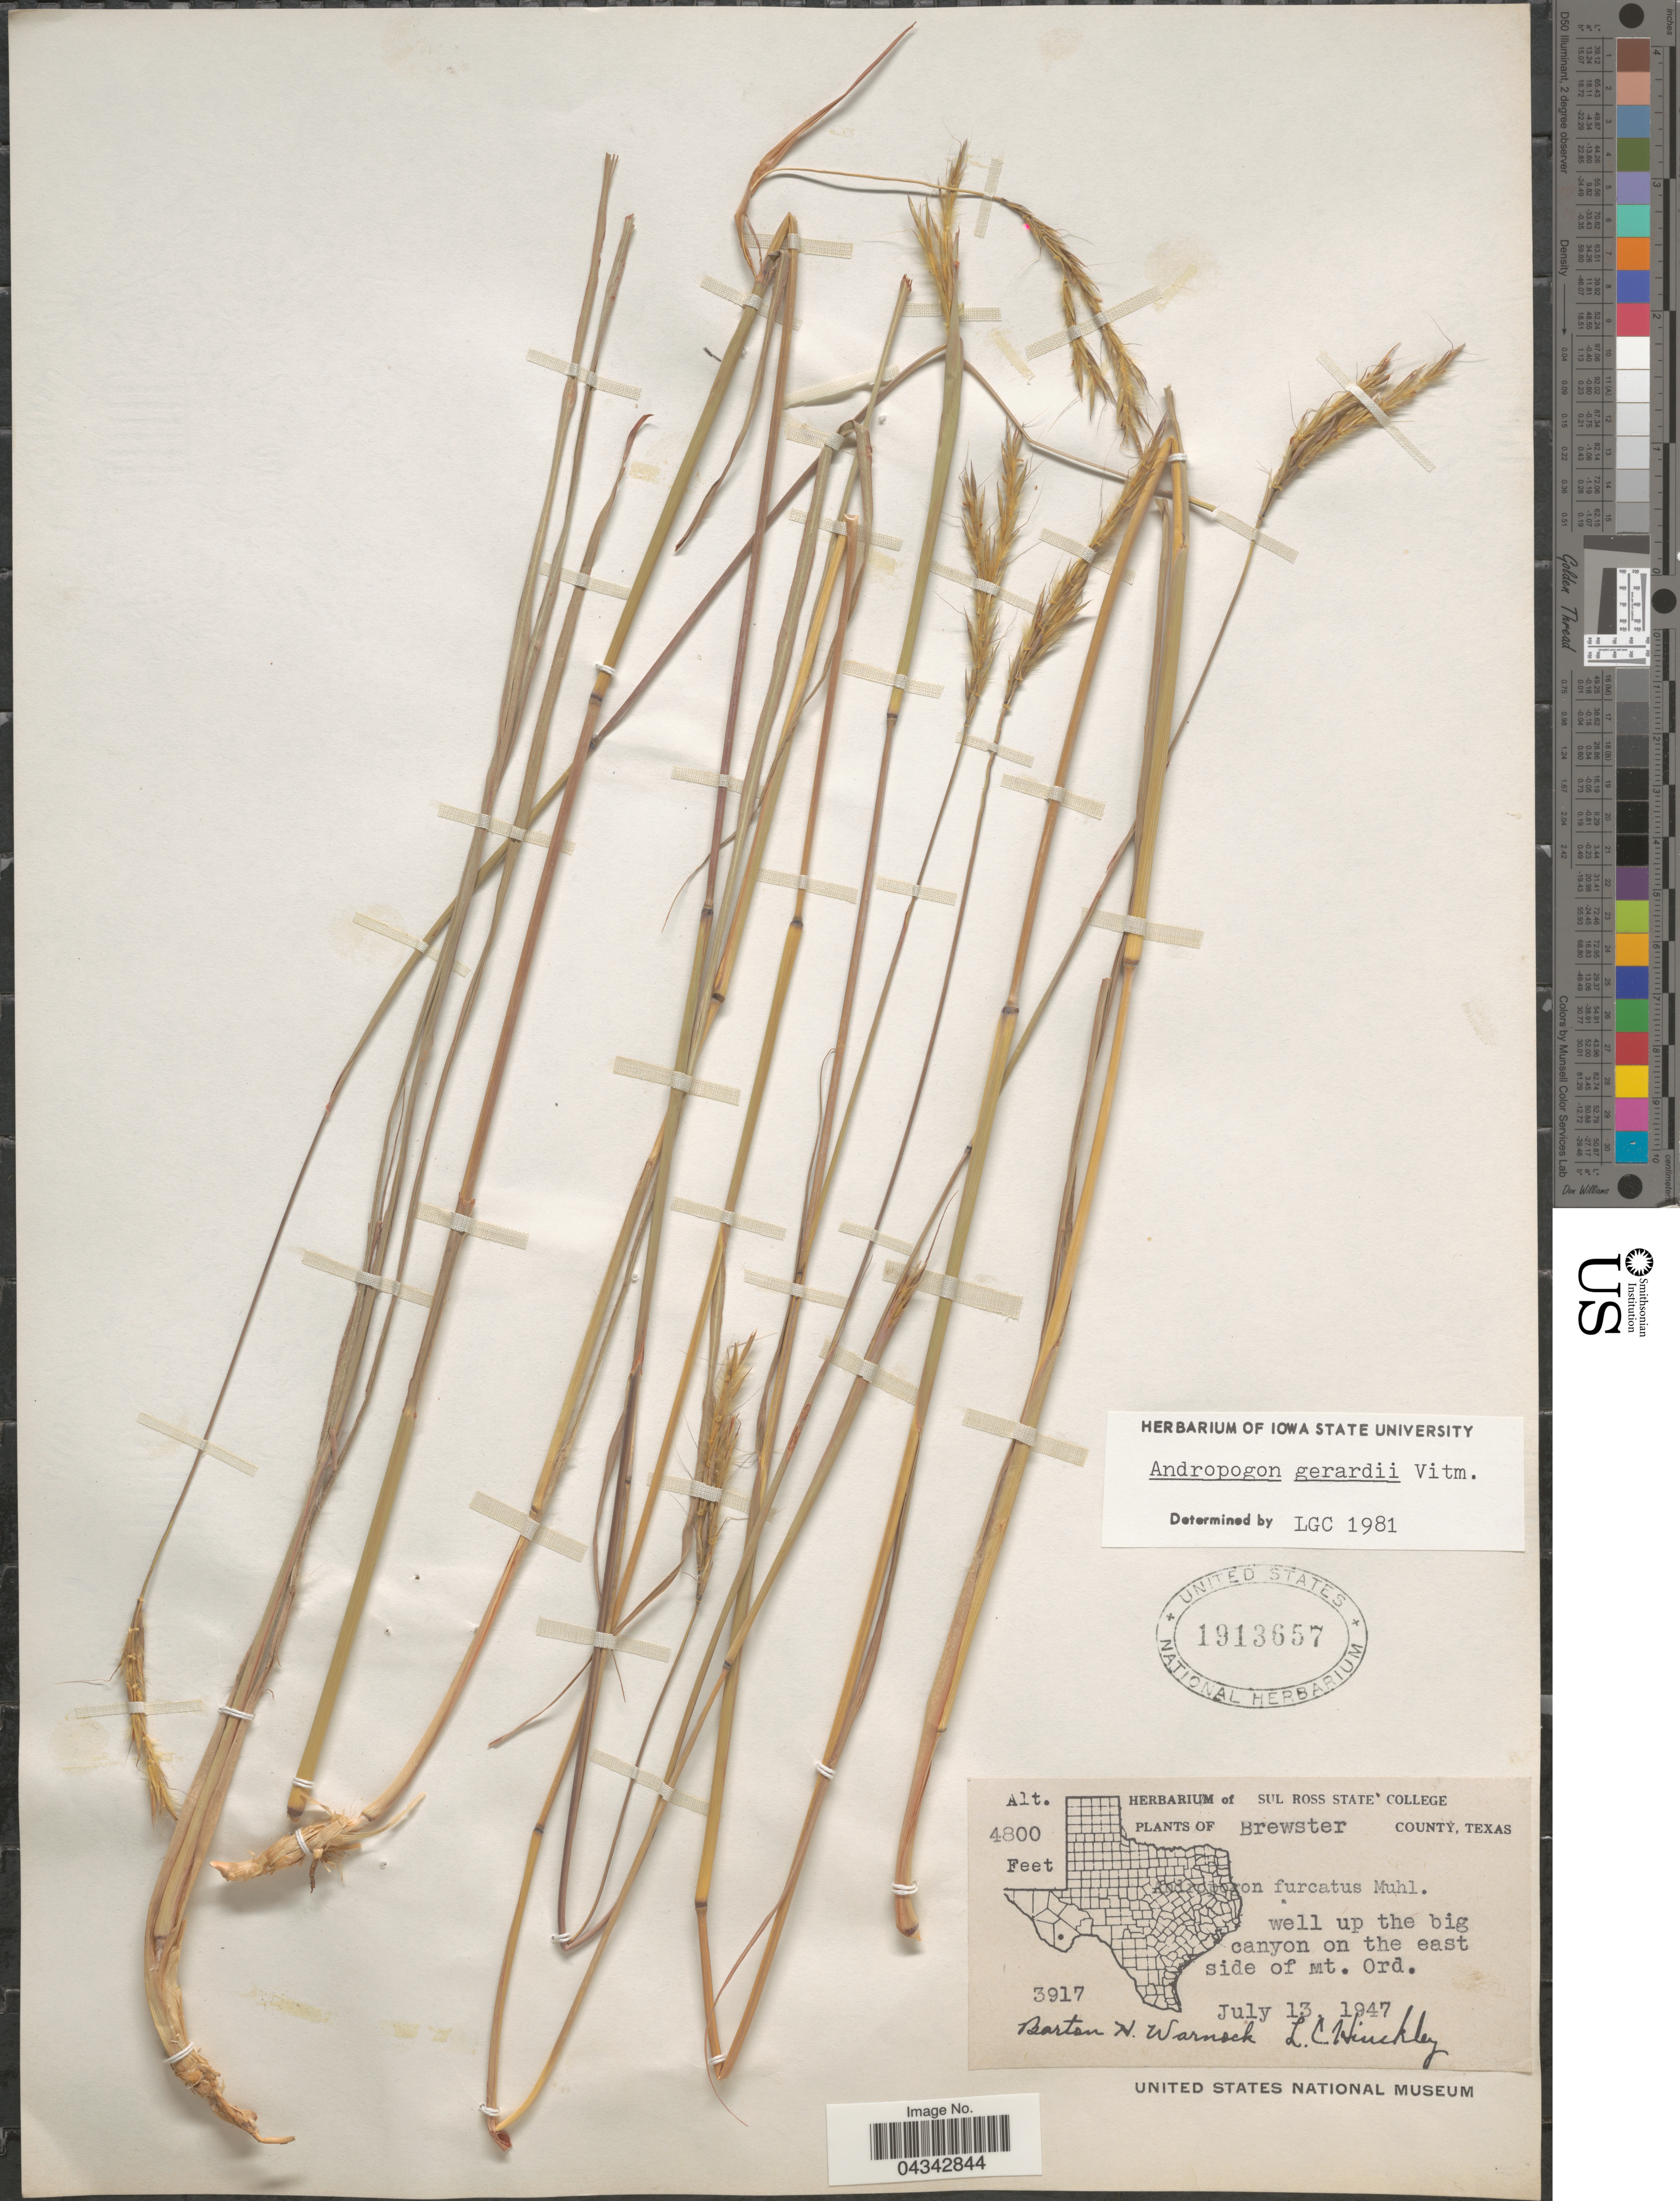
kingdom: Plantae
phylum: Tracheophyta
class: Liliopsida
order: Poales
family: Poaceae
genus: Andropogon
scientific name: Andropogon gerardii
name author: Vitman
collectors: B. H. Warnock & L. Hinckley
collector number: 3917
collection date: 1947-07-13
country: United States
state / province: Texas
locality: Brewster County. Well up the big canyon on the east side of Mt. Ord.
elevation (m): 1463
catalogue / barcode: US 1913657